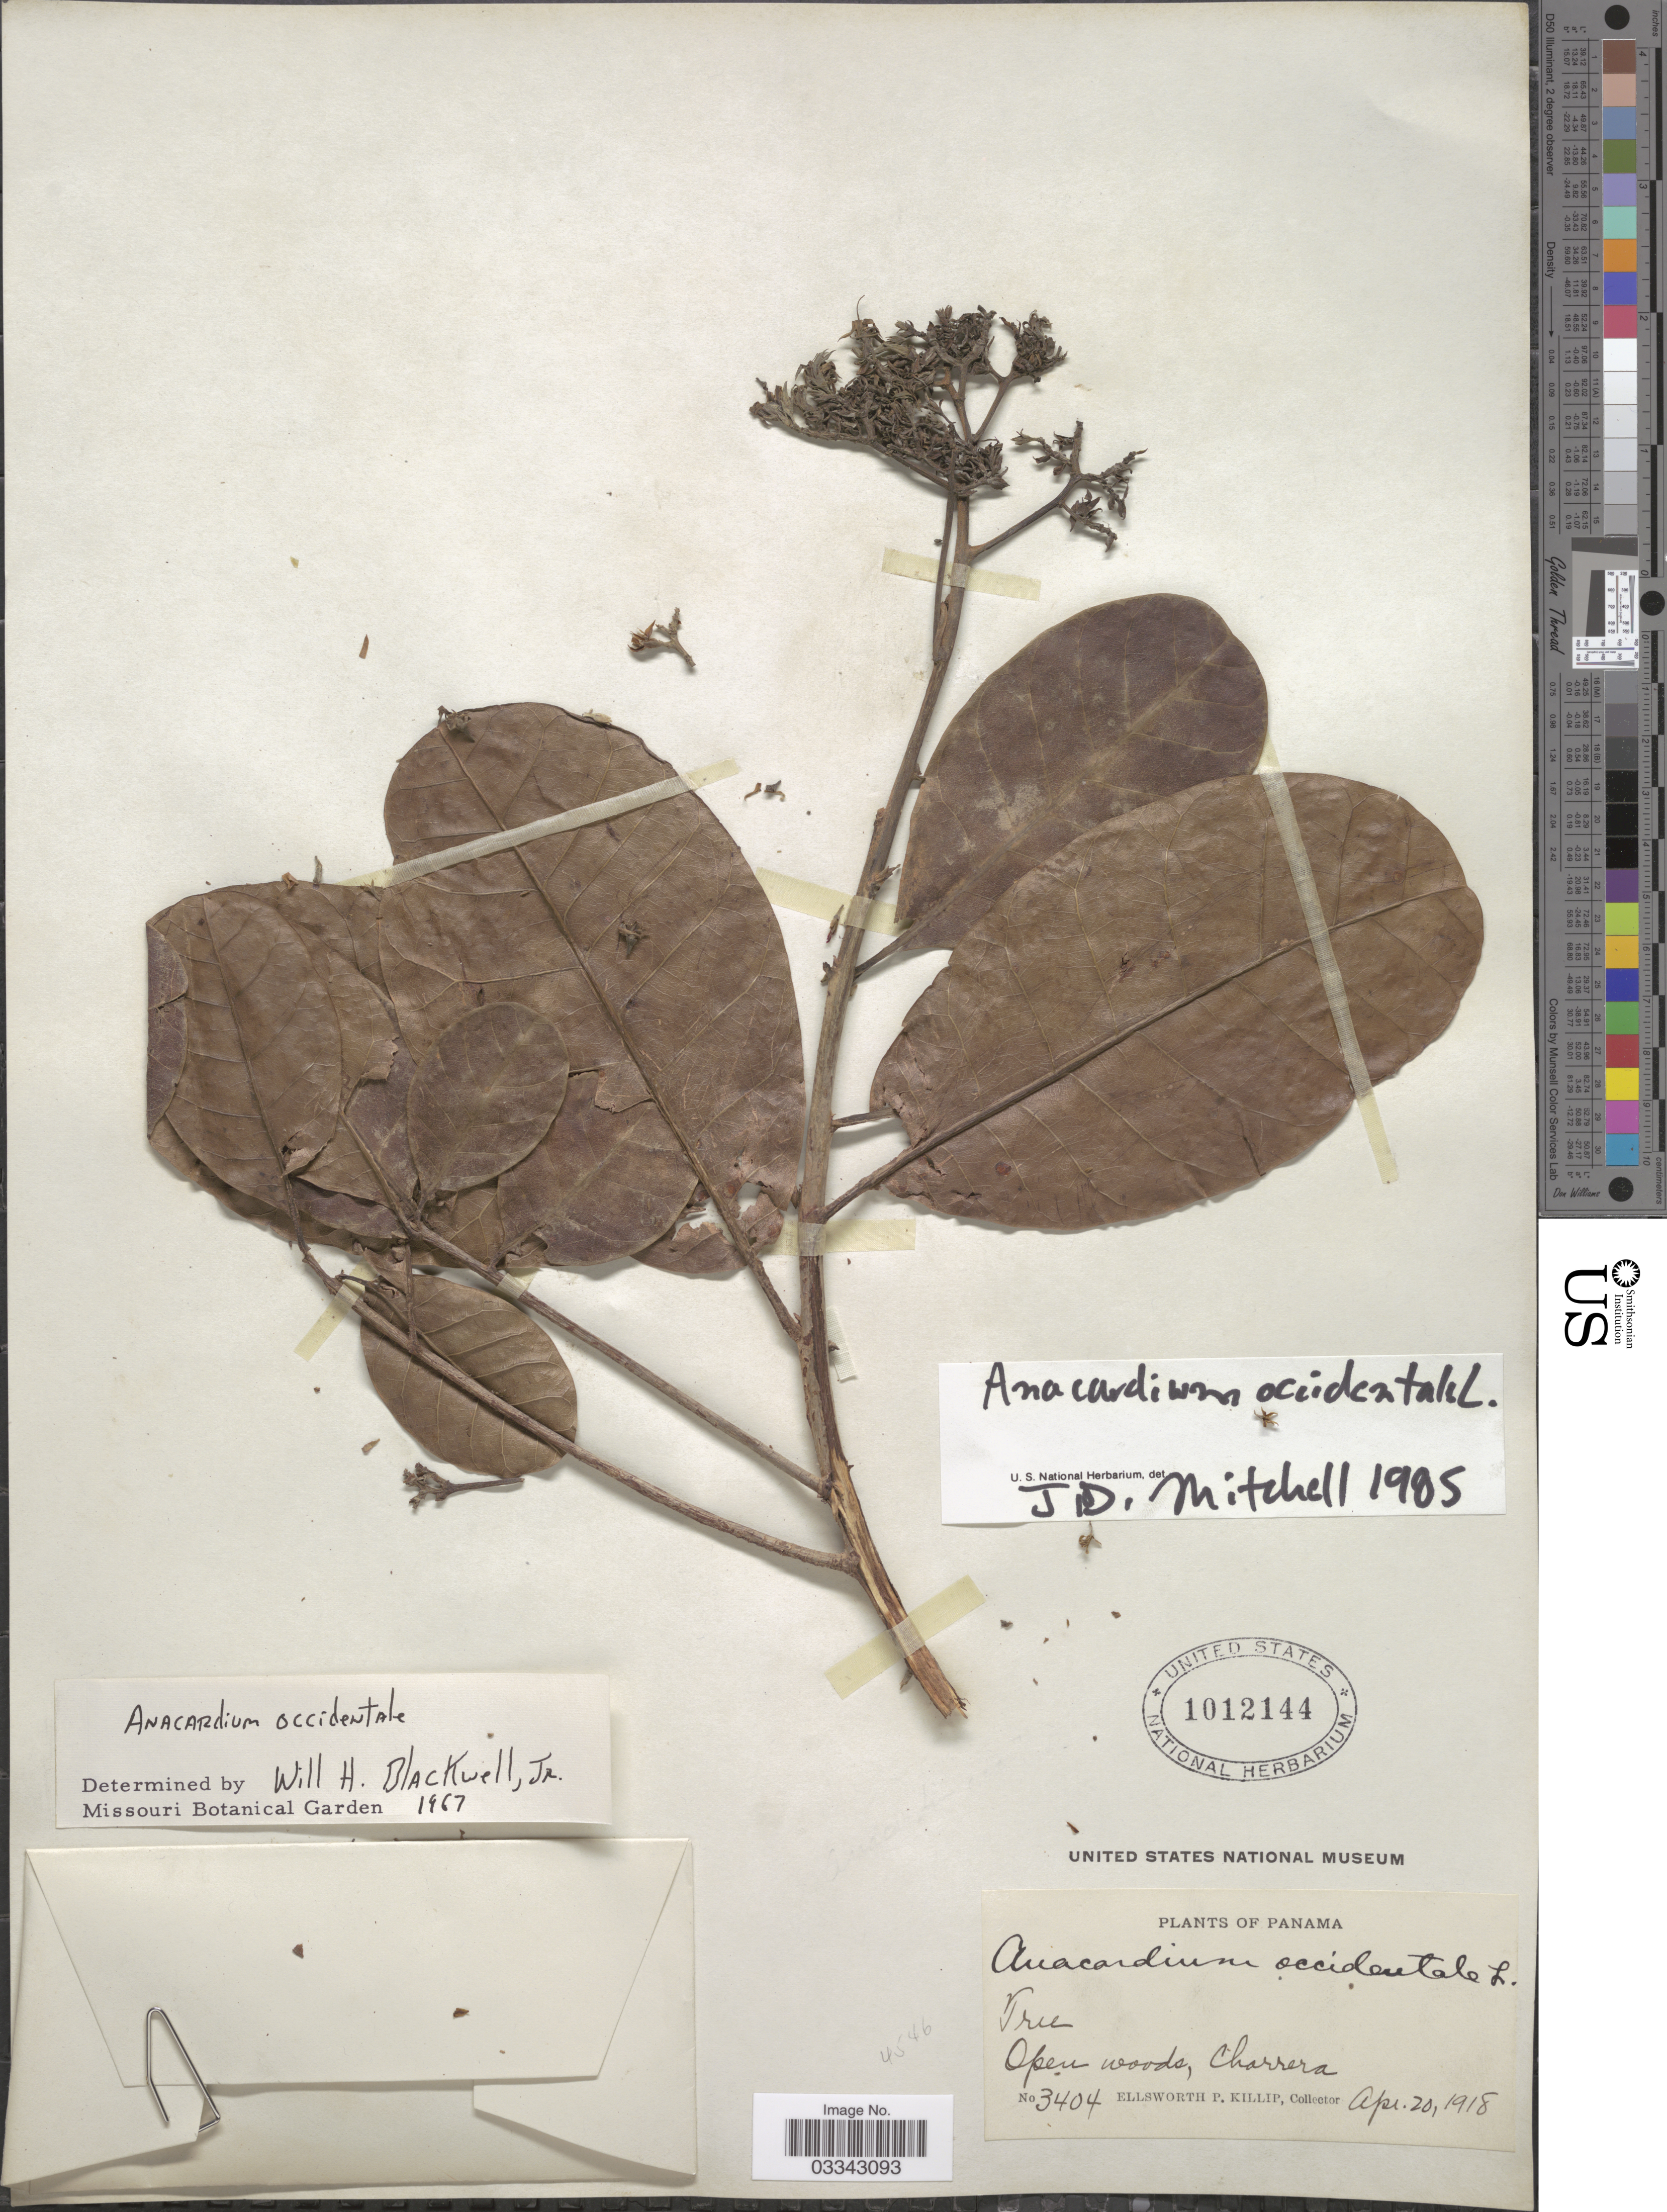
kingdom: Plantae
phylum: Tracheophyta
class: Magnoliopsida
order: Sapindales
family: Anacardiaceae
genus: Anacardium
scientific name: Anacardium occidentale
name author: L.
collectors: E. P. Killip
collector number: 3404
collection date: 1918-04-20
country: Panama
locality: Chorrera.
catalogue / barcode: US 1012144